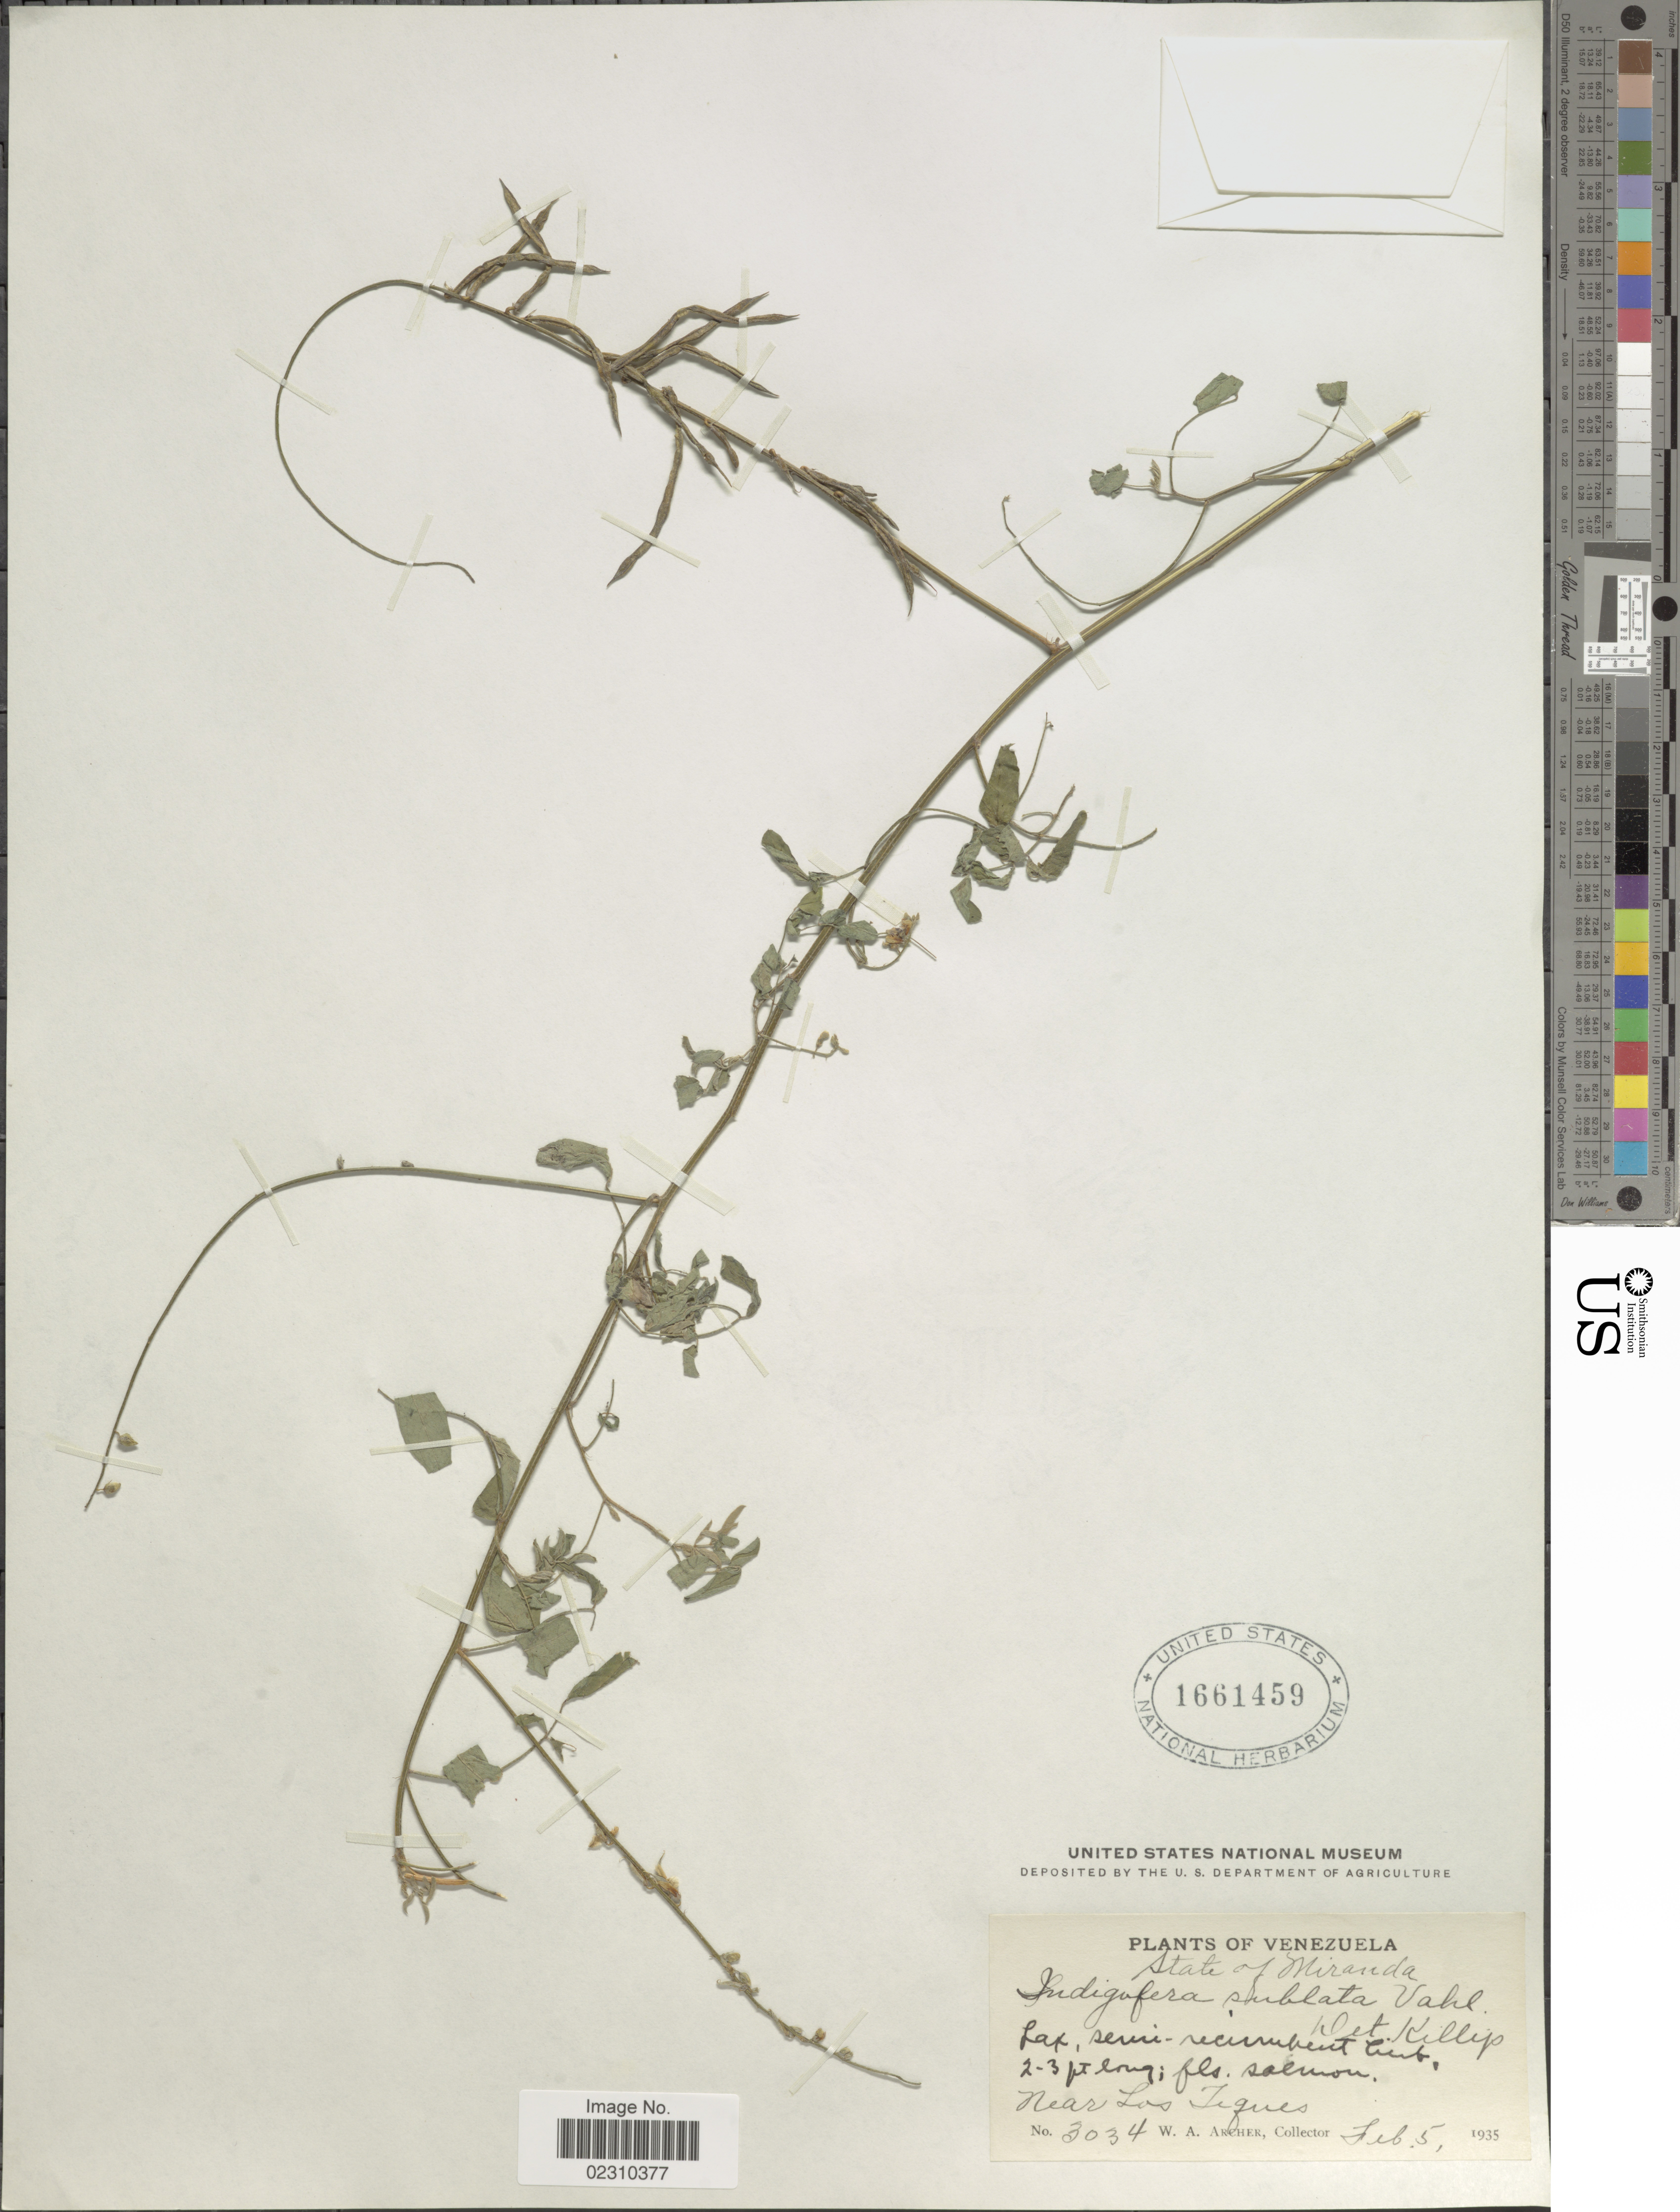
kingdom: Plantae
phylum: Tracheophyta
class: Magnoliopsida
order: Fabales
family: Fabaceae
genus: Indigofera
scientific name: Indigofera mucronata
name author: Lam.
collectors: W. A. Archer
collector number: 3034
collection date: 1935-02-05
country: Venezuela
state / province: Miranda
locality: State of Miranda, near Los Teques.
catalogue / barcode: US 1661459